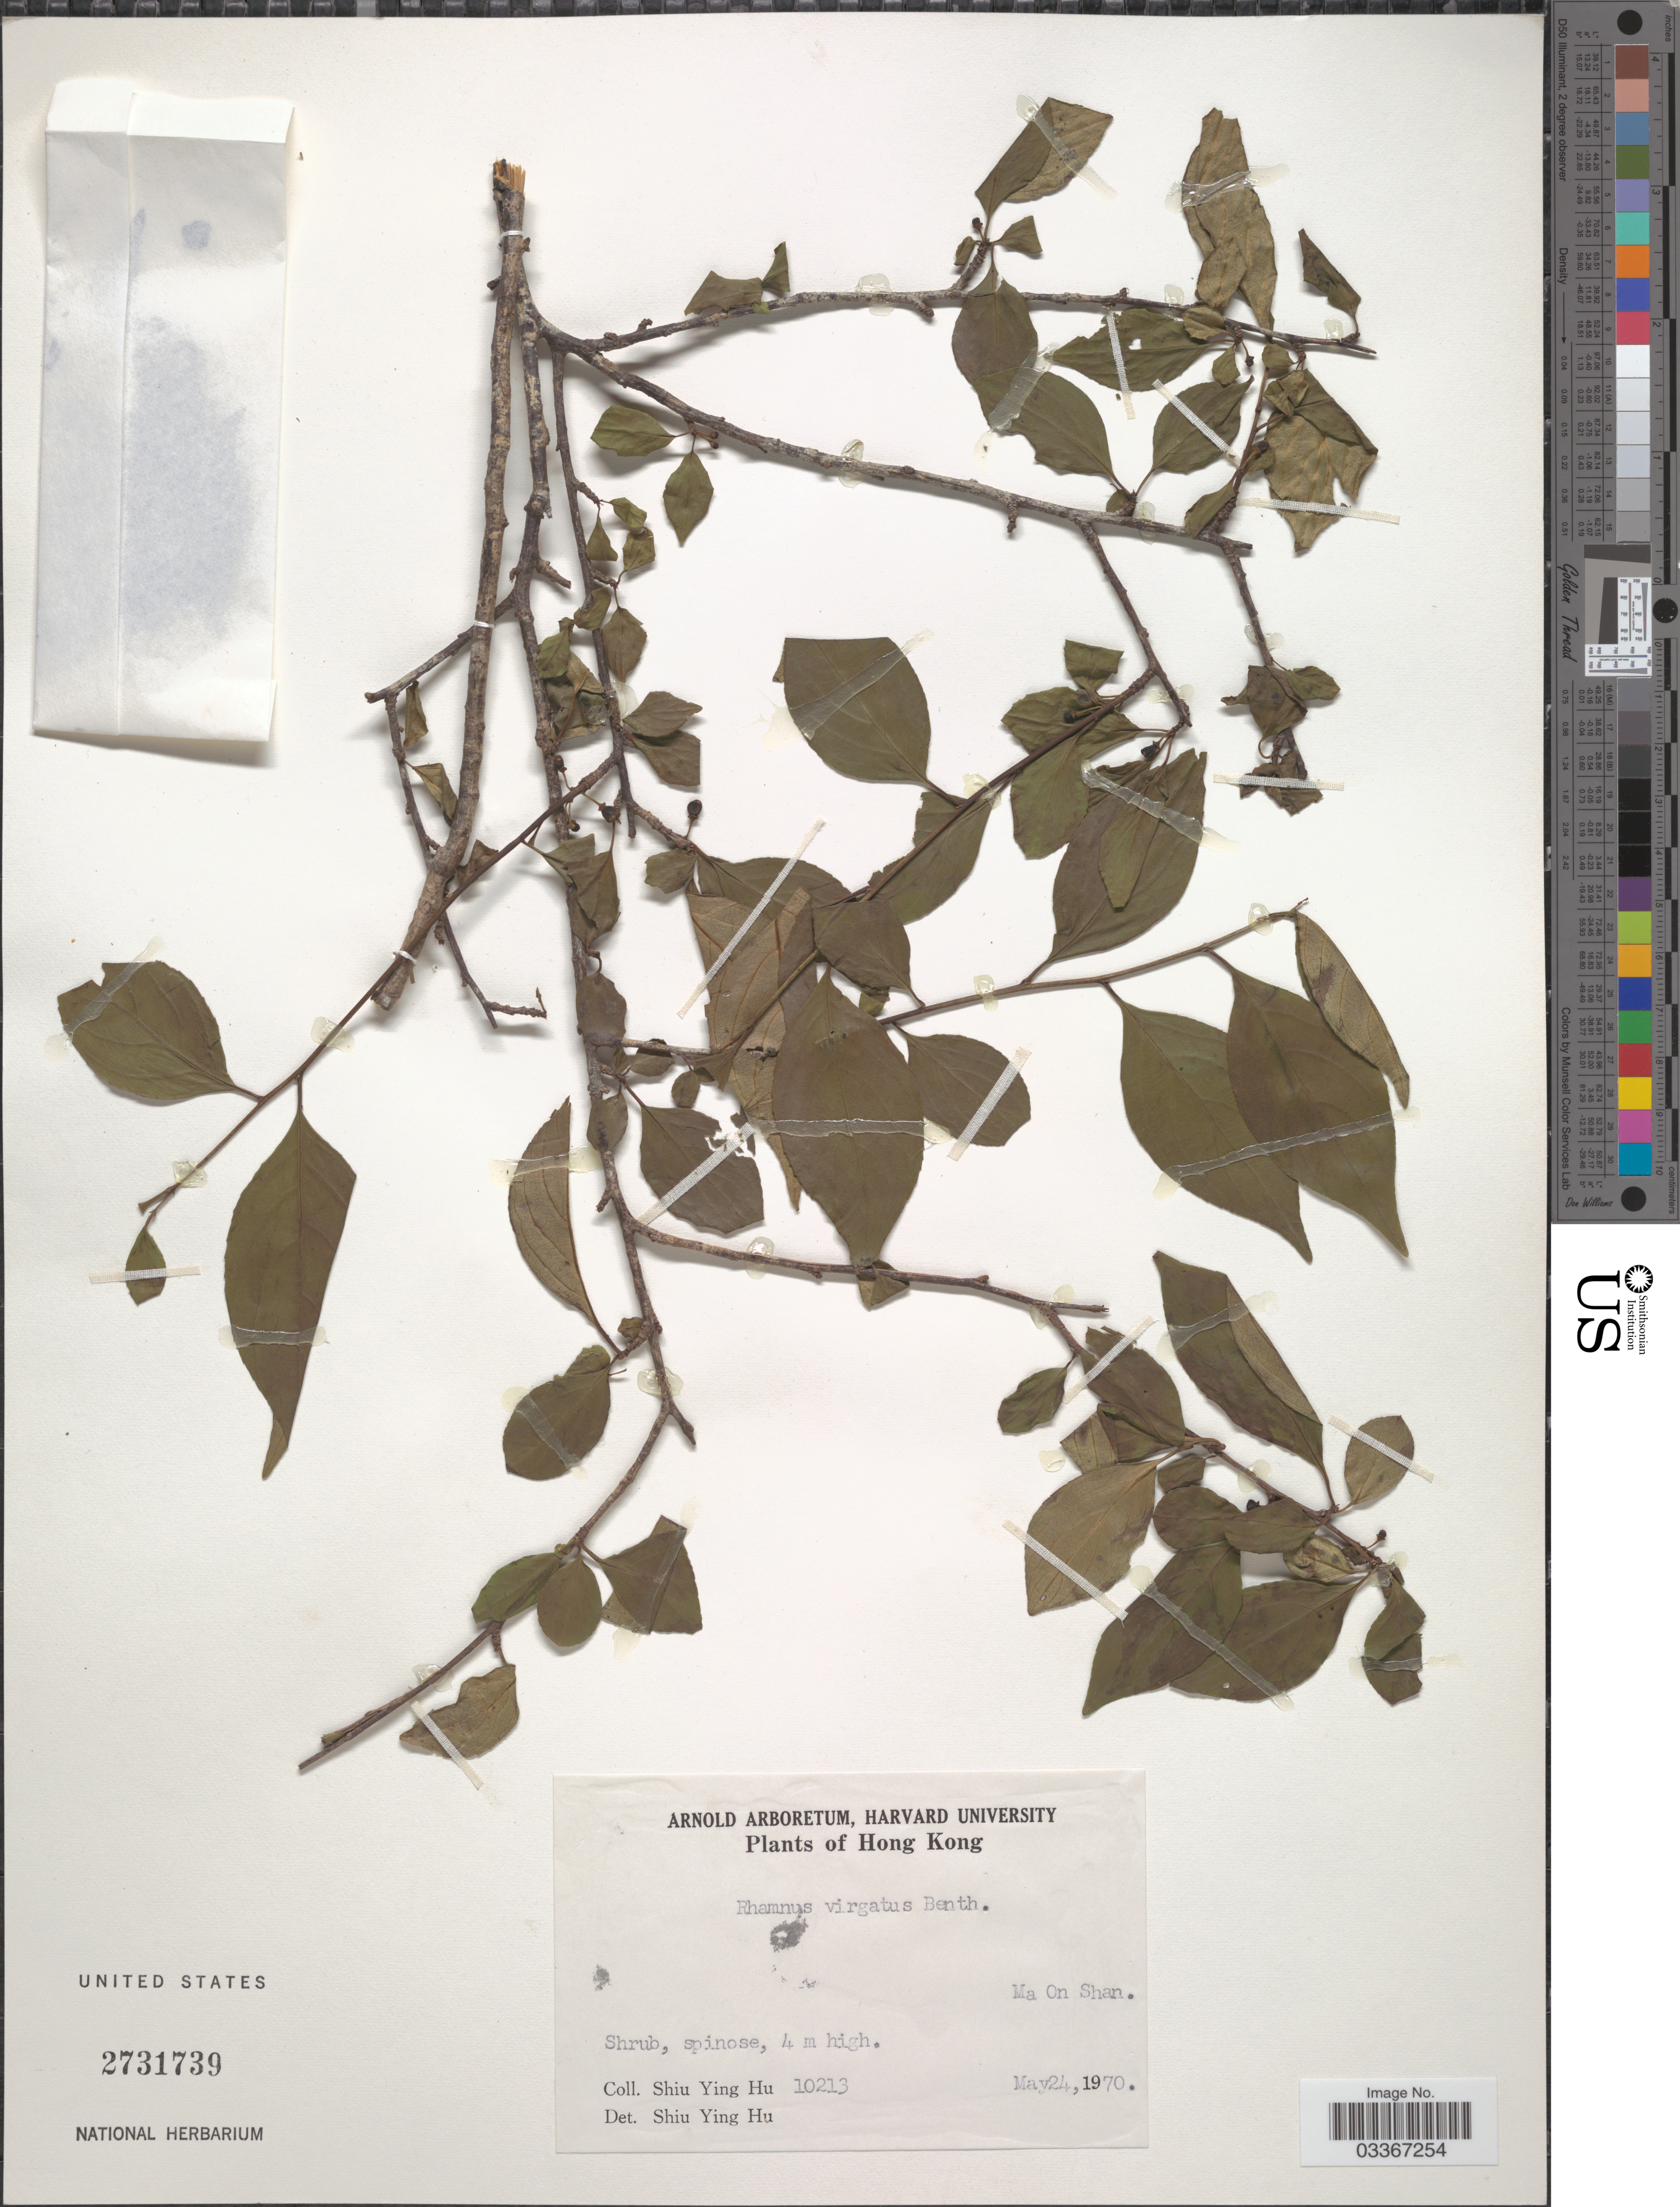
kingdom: Plantae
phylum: Tracheophyta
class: Magnoliopsida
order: Rosales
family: Rhamnaceae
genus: Rhamnus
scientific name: Rhamnus virgata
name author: Roxb.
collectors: S. Y. Hu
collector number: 10213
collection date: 1970-05-24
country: China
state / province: Hong Kong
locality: Ma On Shan.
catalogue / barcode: US 2731739